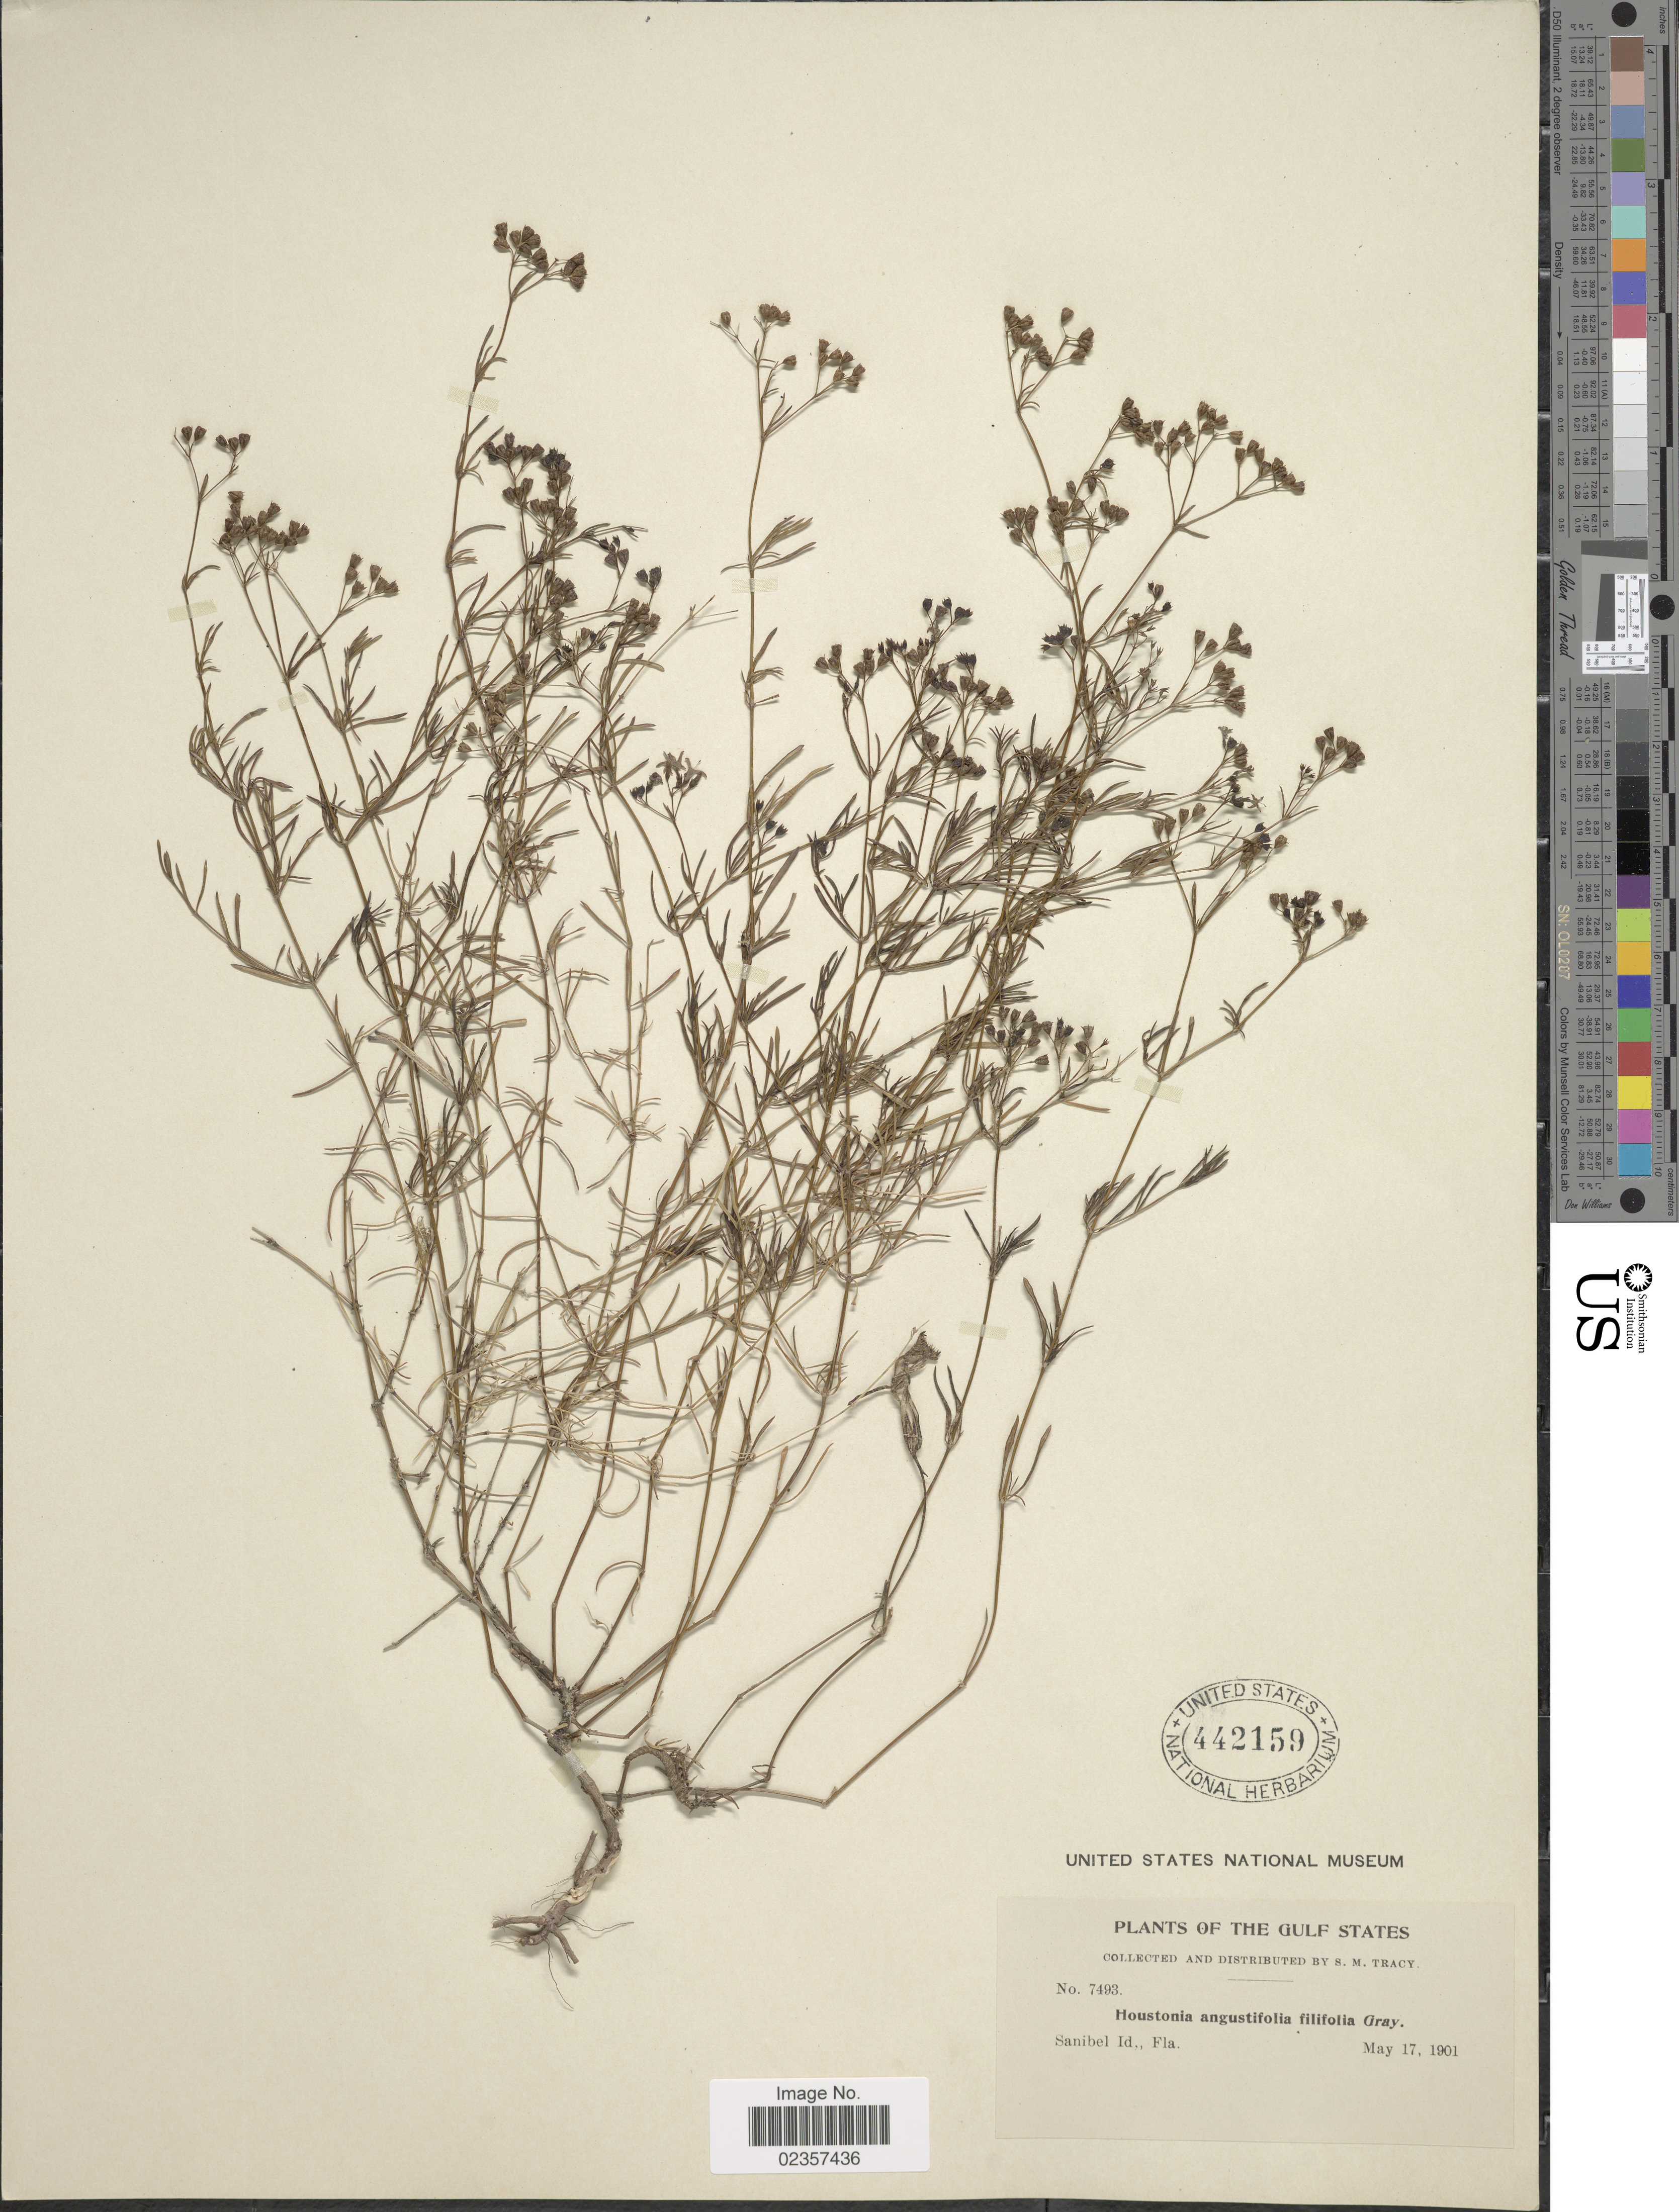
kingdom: Plantae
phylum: Tracheophyta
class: Magnoliopsida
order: Gentianales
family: Rubiaceae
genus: Houstonia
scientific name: Houstonia nigricans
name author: (Lam.) Fernald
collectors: S. M. Tracy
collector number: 7493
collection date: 1901-05-17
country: United States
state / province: Florida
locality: Gulf States, Sanibel Id.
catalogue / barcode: US 442159